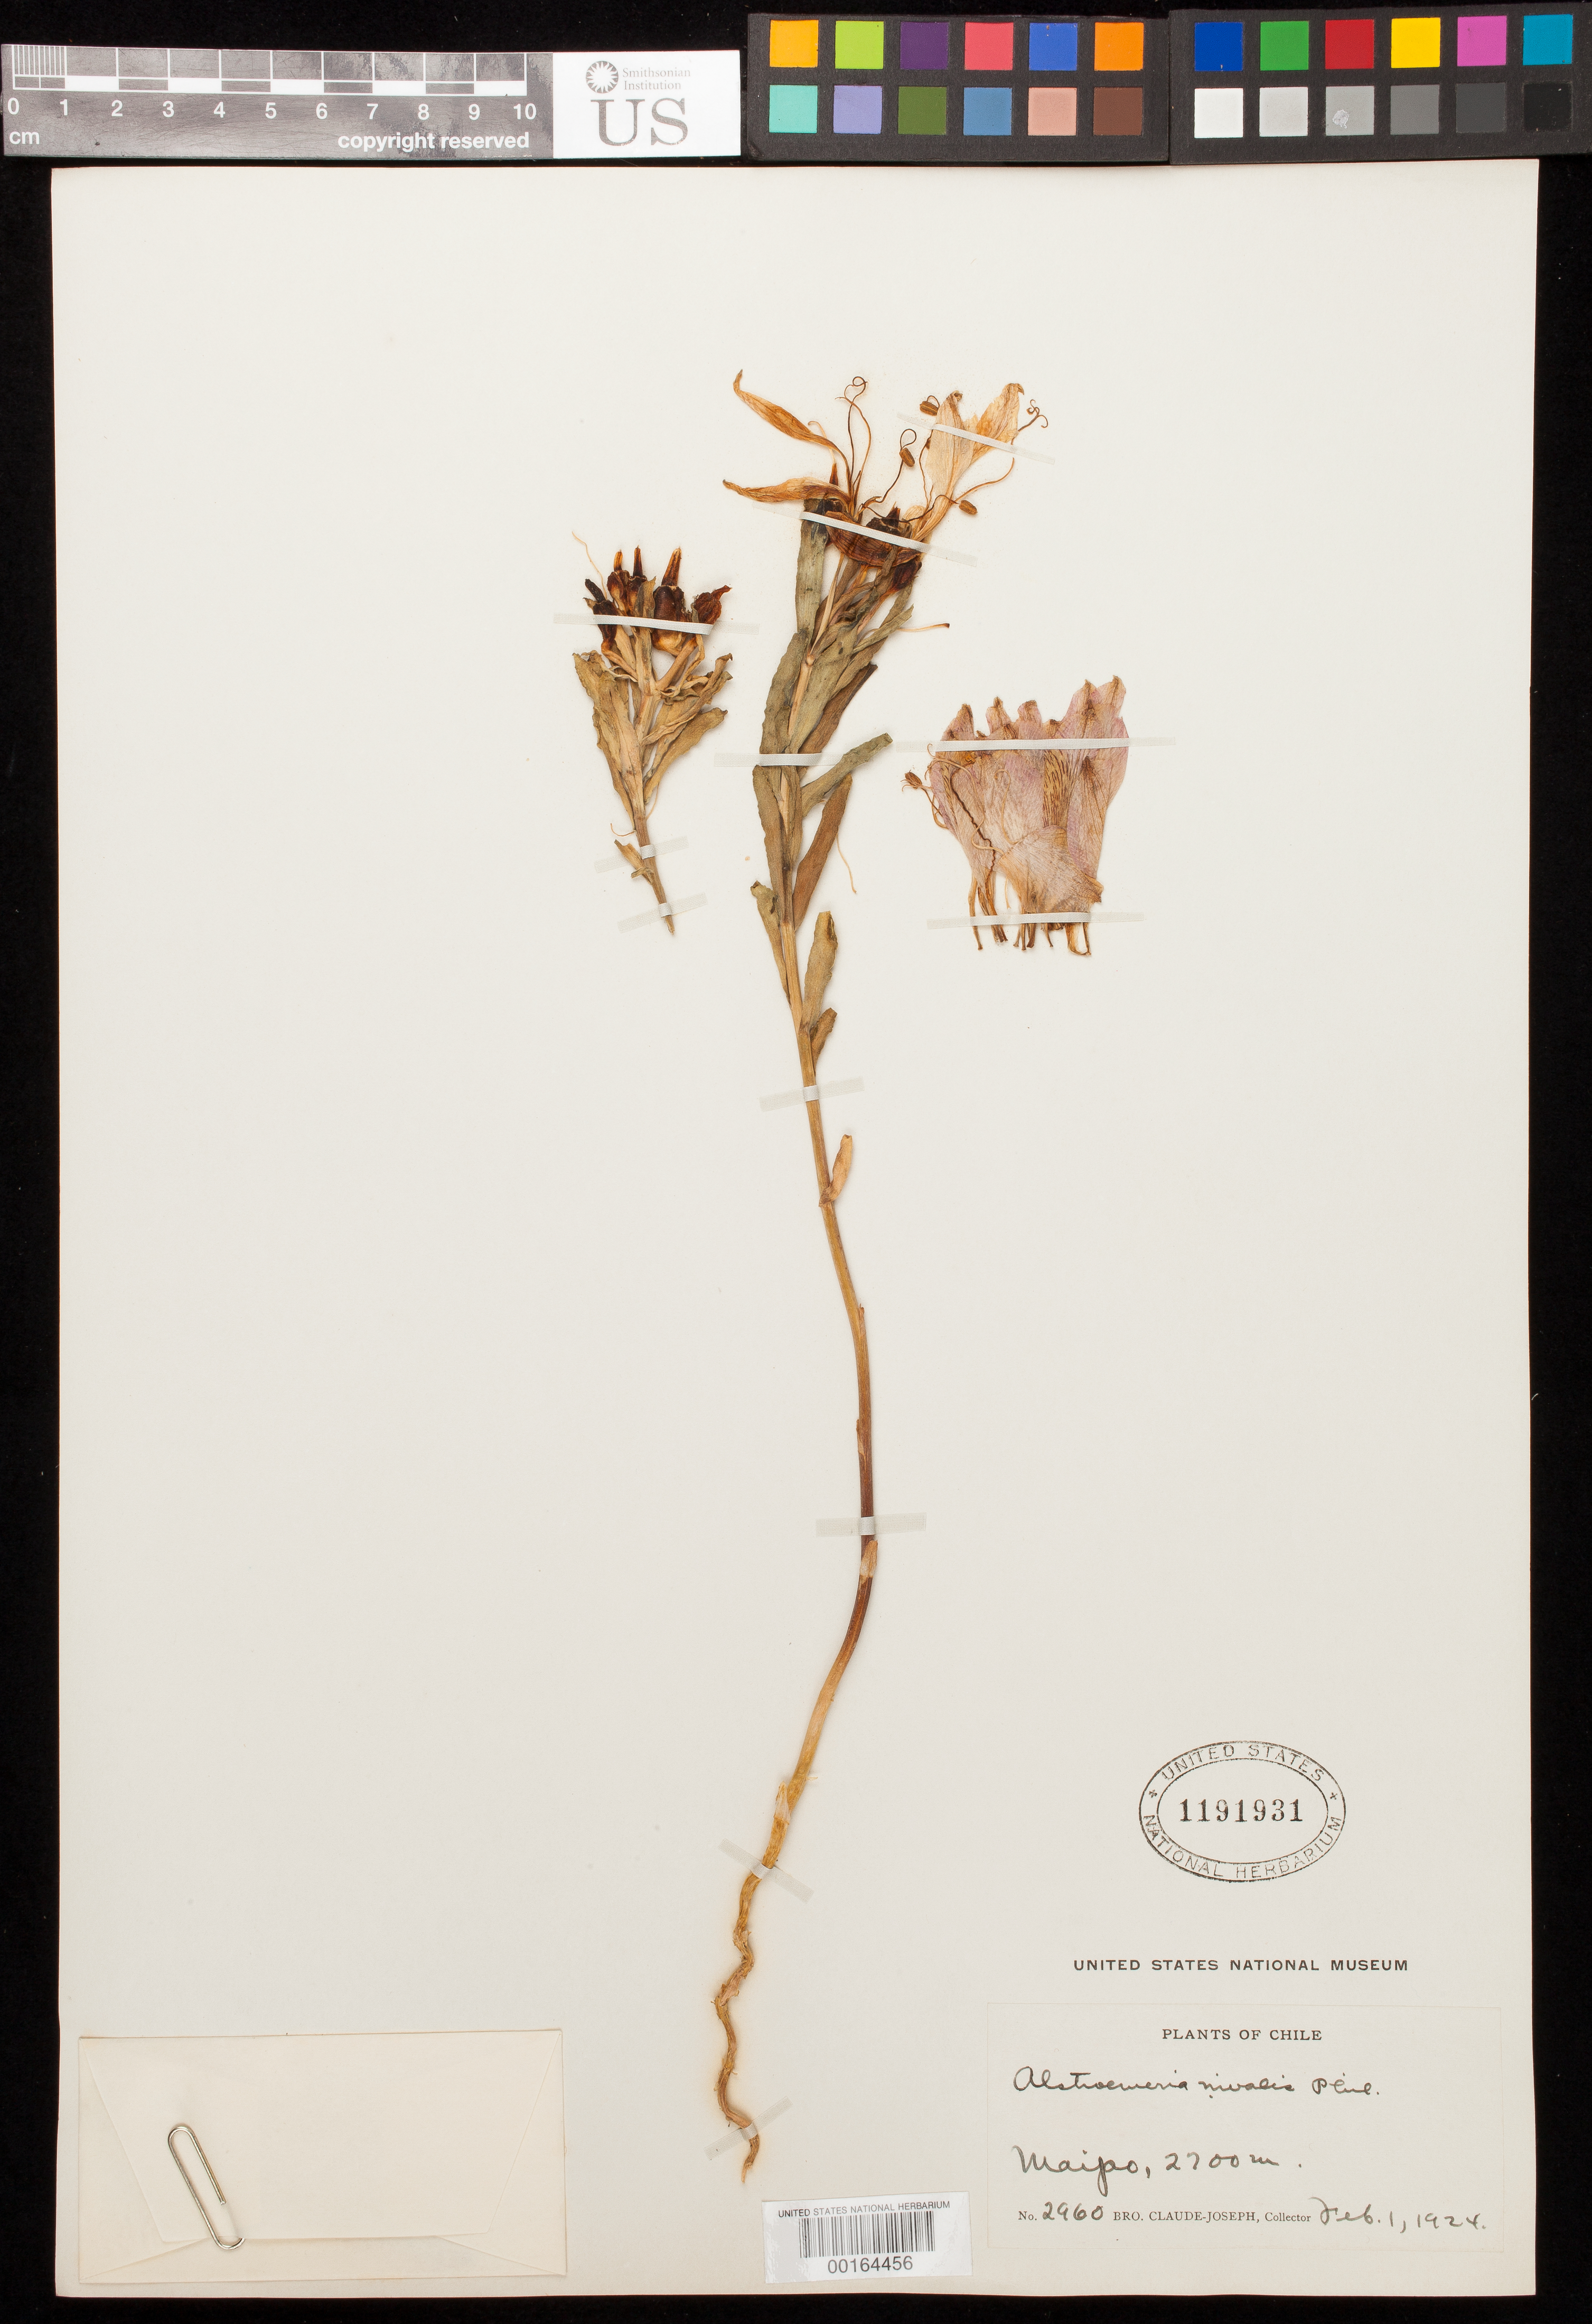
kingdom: Plantae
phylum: Tracheophyta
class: Liliopsida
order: Liliales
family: Alstroemeriaceae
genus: Alstroemeria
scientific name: Alstroemeria nivalis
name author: Meyen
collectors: Bro. Claude-Joseph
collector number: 2960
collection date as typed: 01 Feb 1924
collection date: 1924-02-01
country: Chile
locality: Maipo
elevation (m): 2700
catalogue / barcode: US 1191931